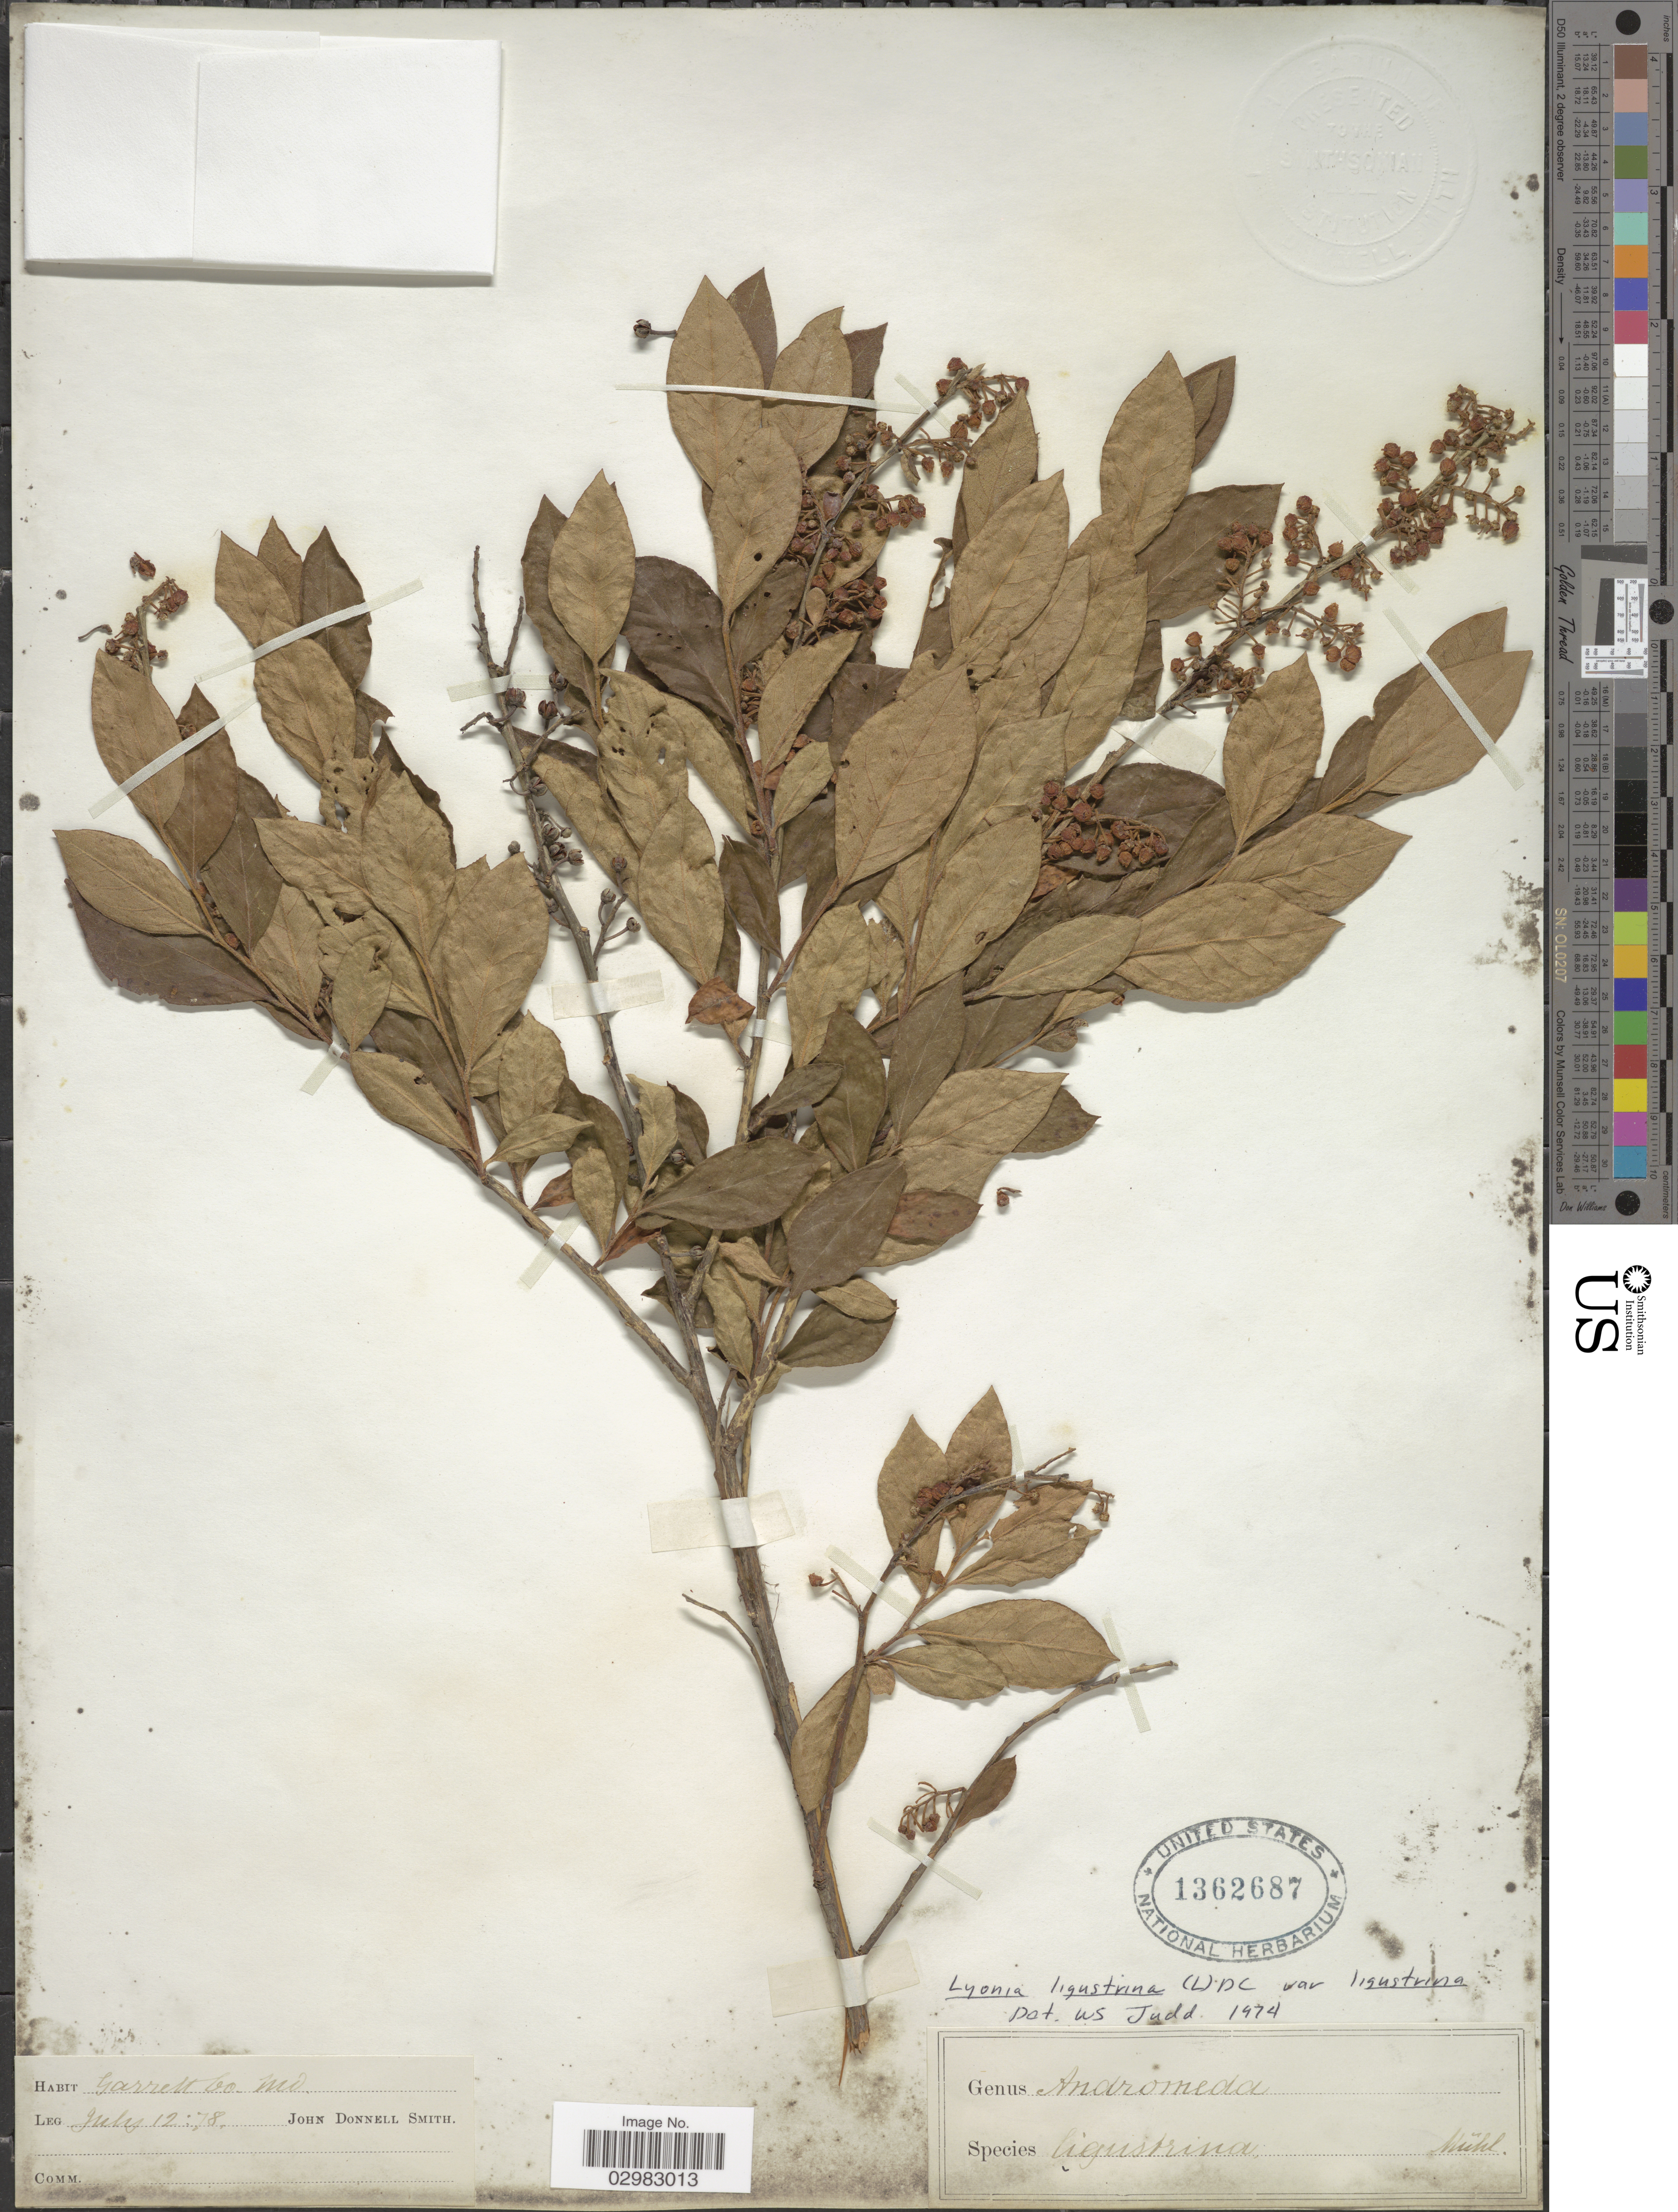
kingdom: Plantae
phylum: Tracheophyta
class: Magnoliopsida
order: Ericales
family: Ericaceae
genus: Lyonia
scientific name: Lyonia ligustrina var. ligustrina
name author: (L.) DC.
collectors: J. Donnell Smith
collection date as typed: Transcribed d/m/y: 12/7/78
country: United States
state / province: Maryland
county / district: Garrett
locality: Garrett Co.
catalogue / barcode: US 1362687